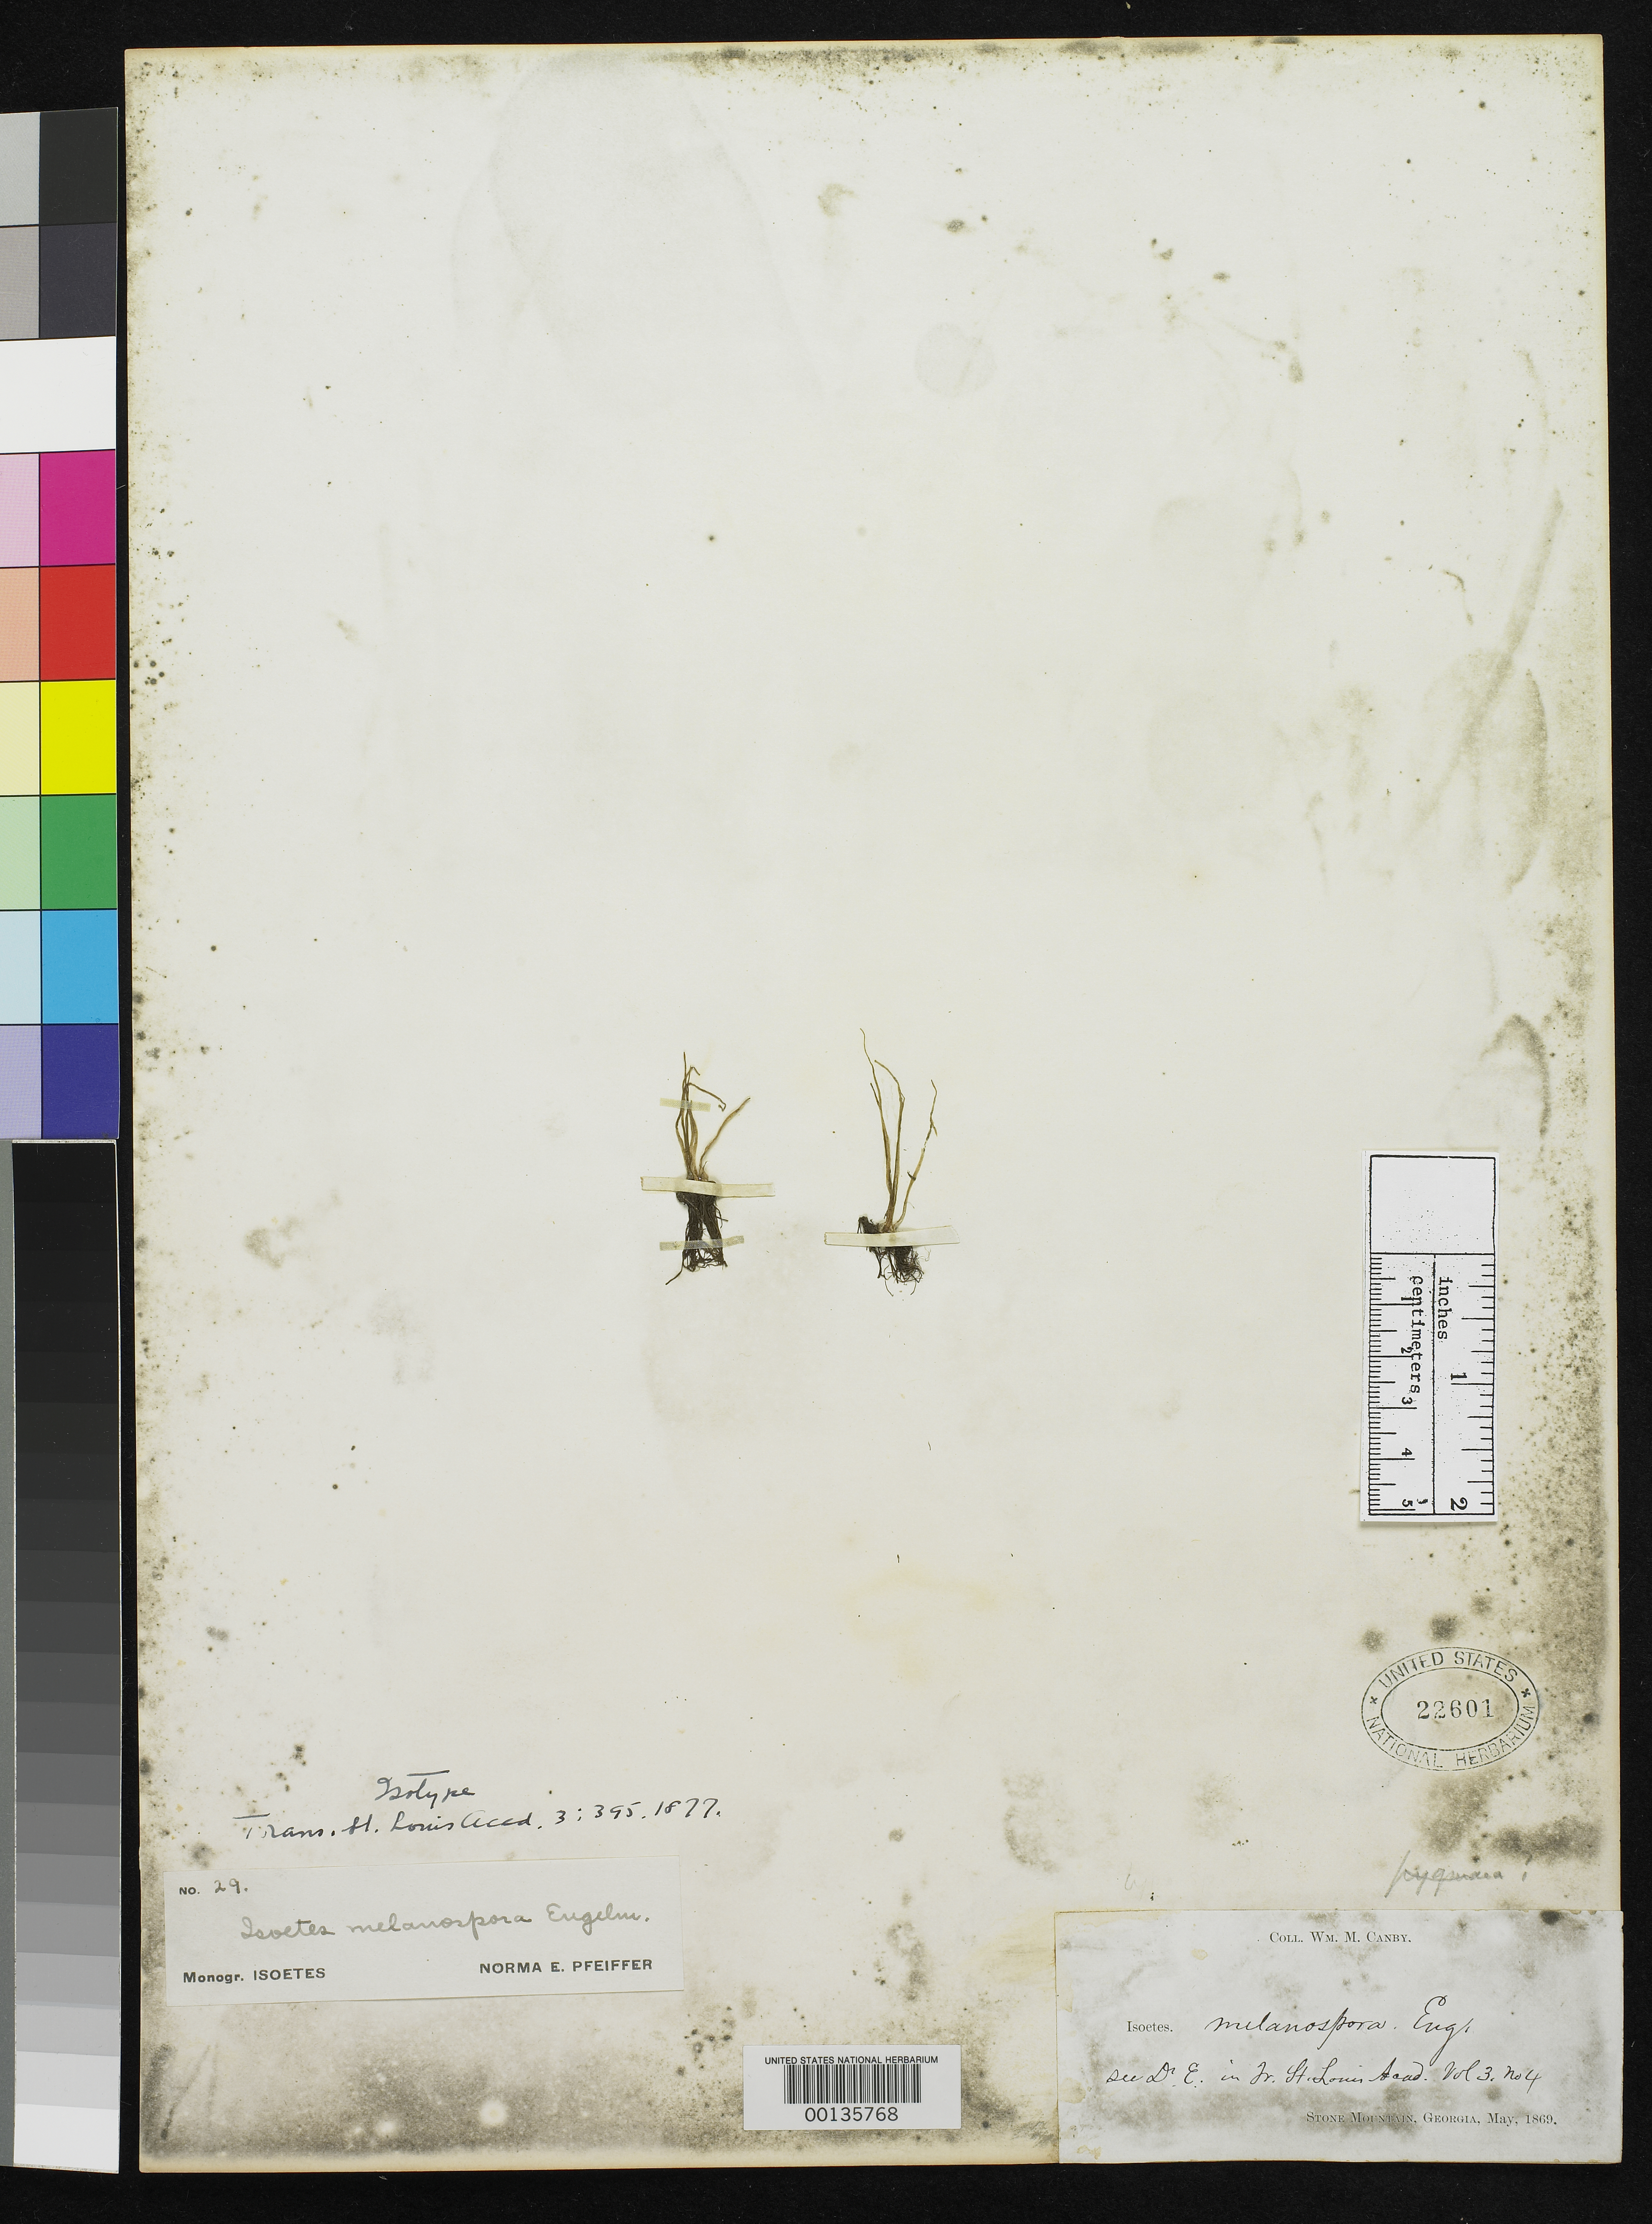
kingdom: Plantae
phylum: Tracheophyta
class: Lycopodiopsida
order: Isoetales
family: Isoetaceae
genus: Isoetes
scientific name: Isoetes melanospora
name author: Engelm.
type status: Isotype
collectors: W. M. Canby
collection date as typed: May 1869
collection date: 1869-05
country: United States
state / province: Georgia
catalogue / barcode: US 22601